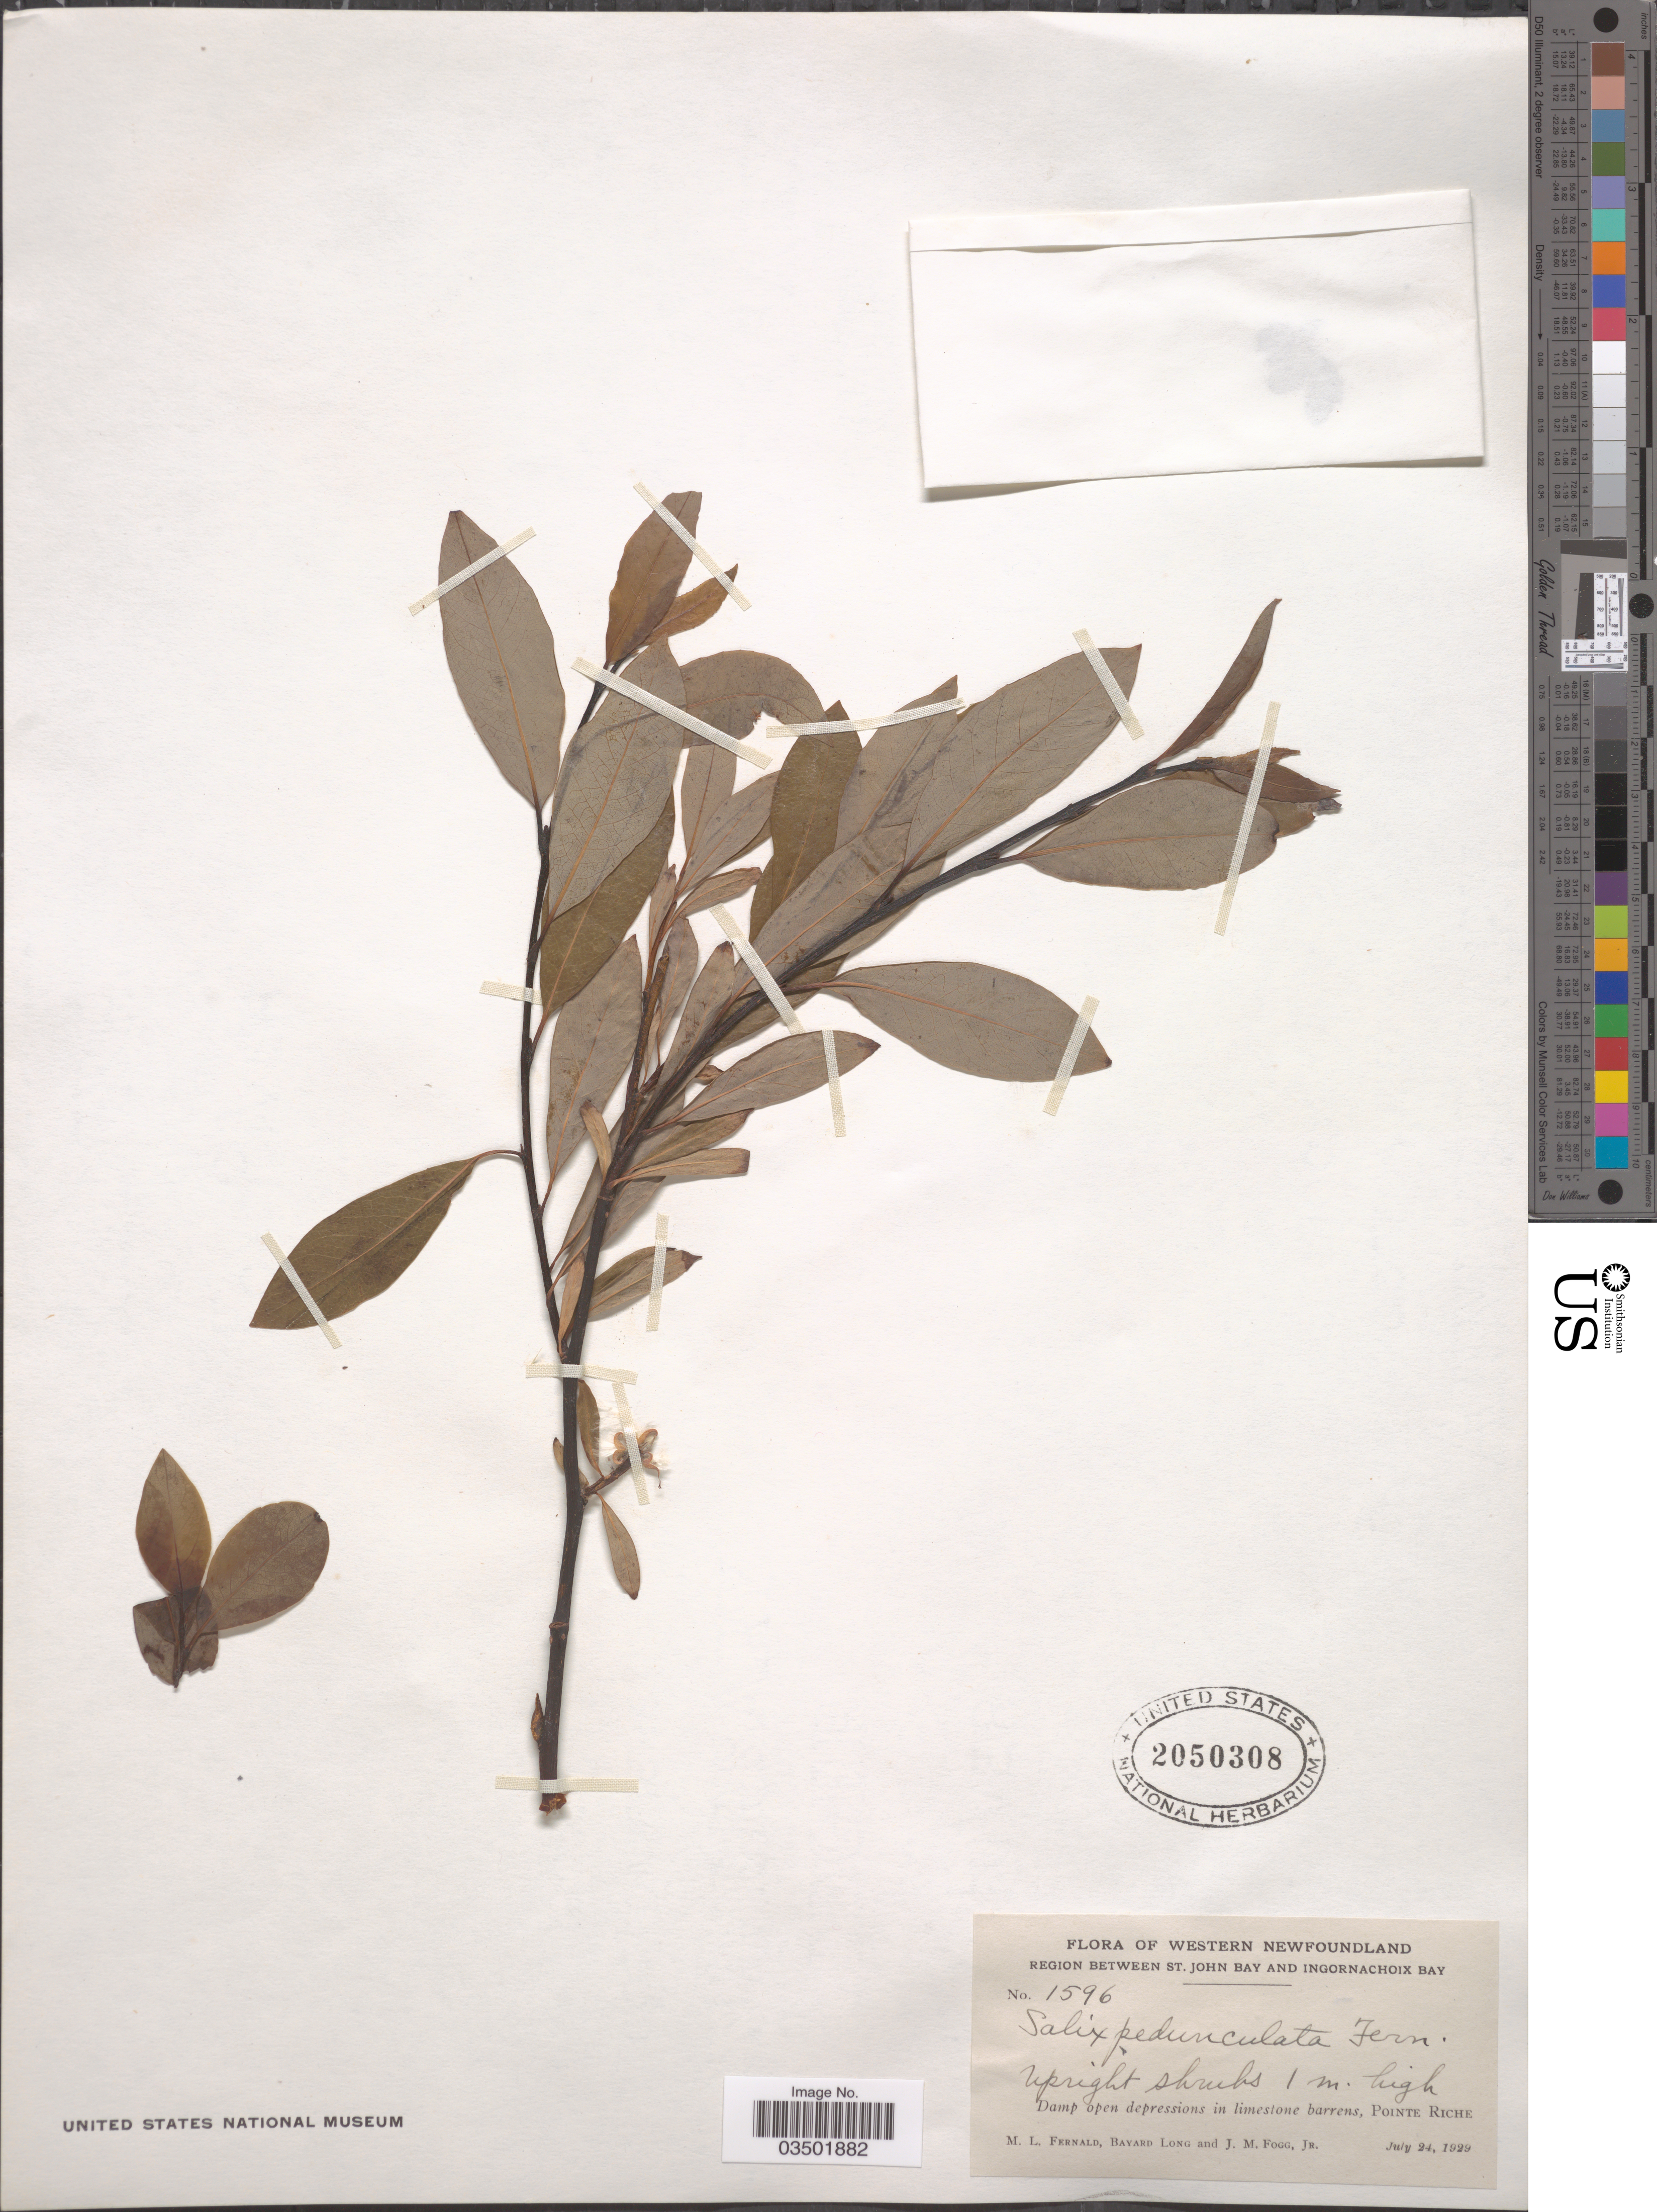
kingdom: Plantae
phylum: Tracheophyta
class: Magnoliopsida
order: Malpighiales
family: Salicaceae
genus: Salix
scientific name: Salix pedunculata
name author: Fernald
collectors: M. L. Fernald, B. Long & J. Fogg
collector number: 1596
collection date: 1929-07-24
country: Canada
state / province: Newfoundland and Labrador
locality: Western Newfoundland. Region between St. John Bay and Ingornachoix Bay. Damp open depressions in limestone barrens, Pointe Riche.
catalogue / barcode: US 2050308